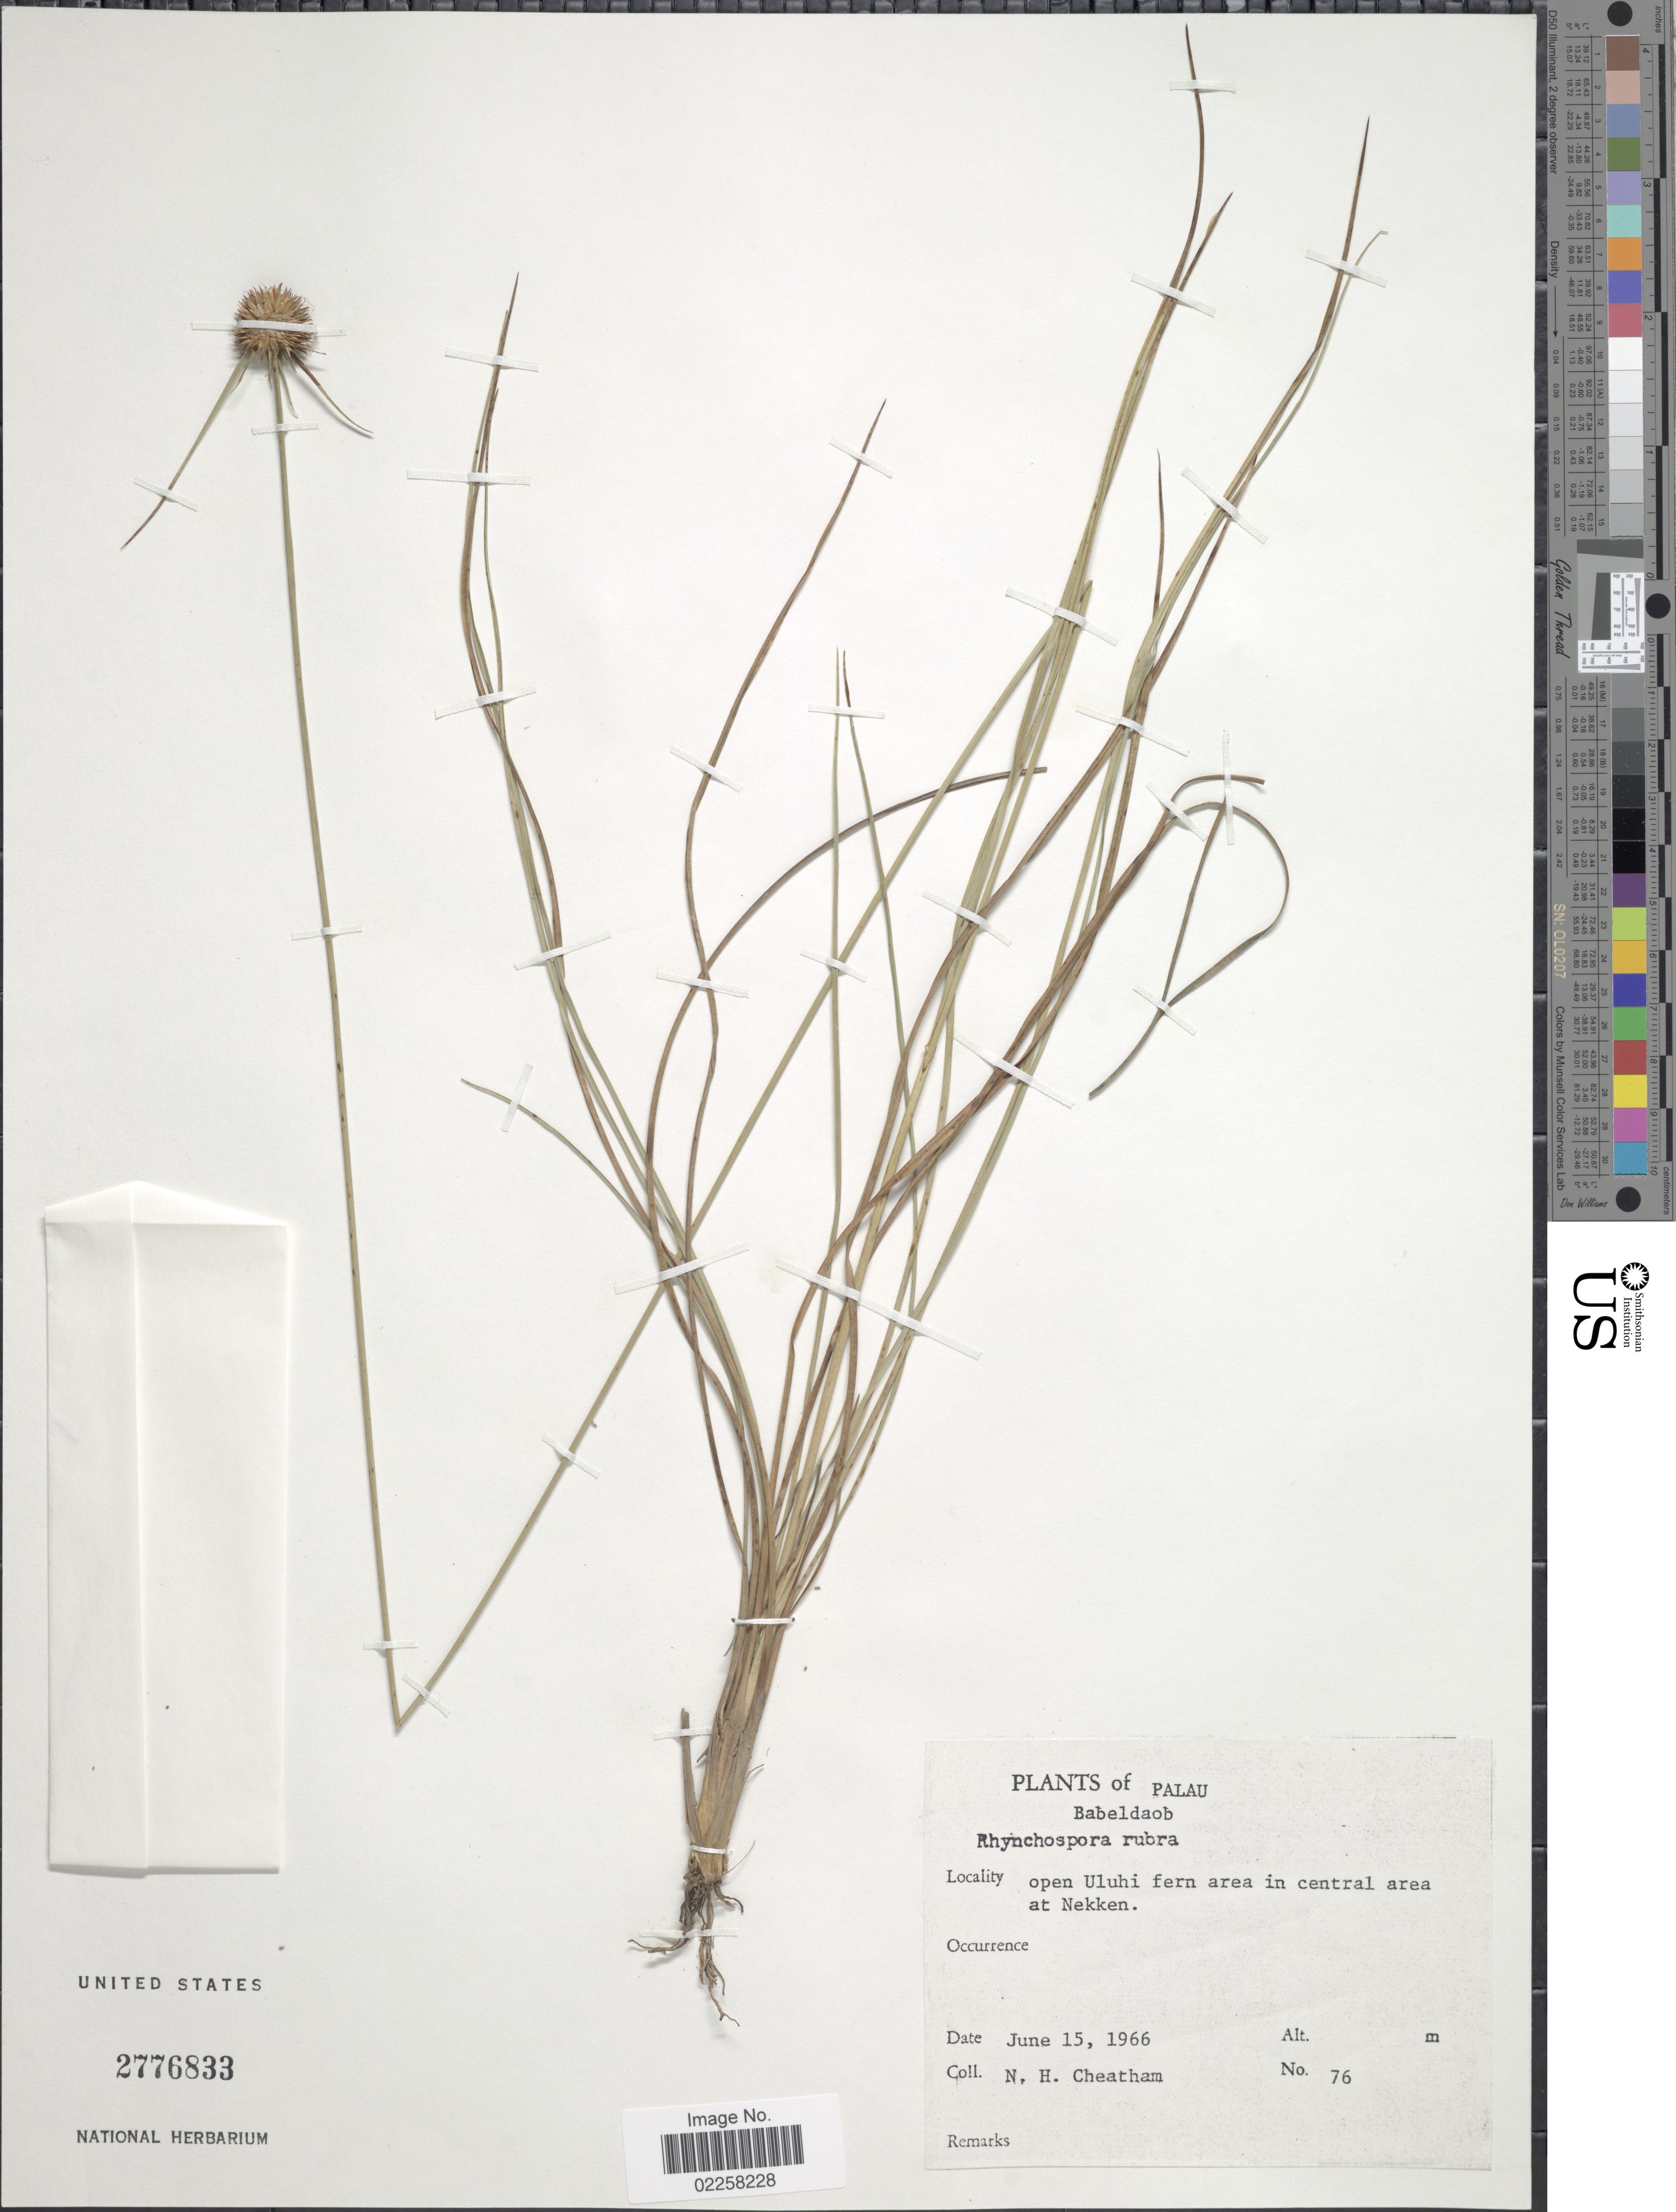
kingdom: Plantae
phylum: Tracheophyta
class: Liliopsida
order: Poales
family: Cyperaceae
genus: Rhynchospora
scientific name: Rhynchospora rubra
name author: (Lour.) Makino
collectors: N. H. Cheatham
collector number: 76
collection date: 1966-06-15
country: Palau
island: Babeldaob [Babelthuap]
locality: Palau, Babeldaob, open Uluhi fern area in central area at Nekken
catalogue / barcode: US 2776833